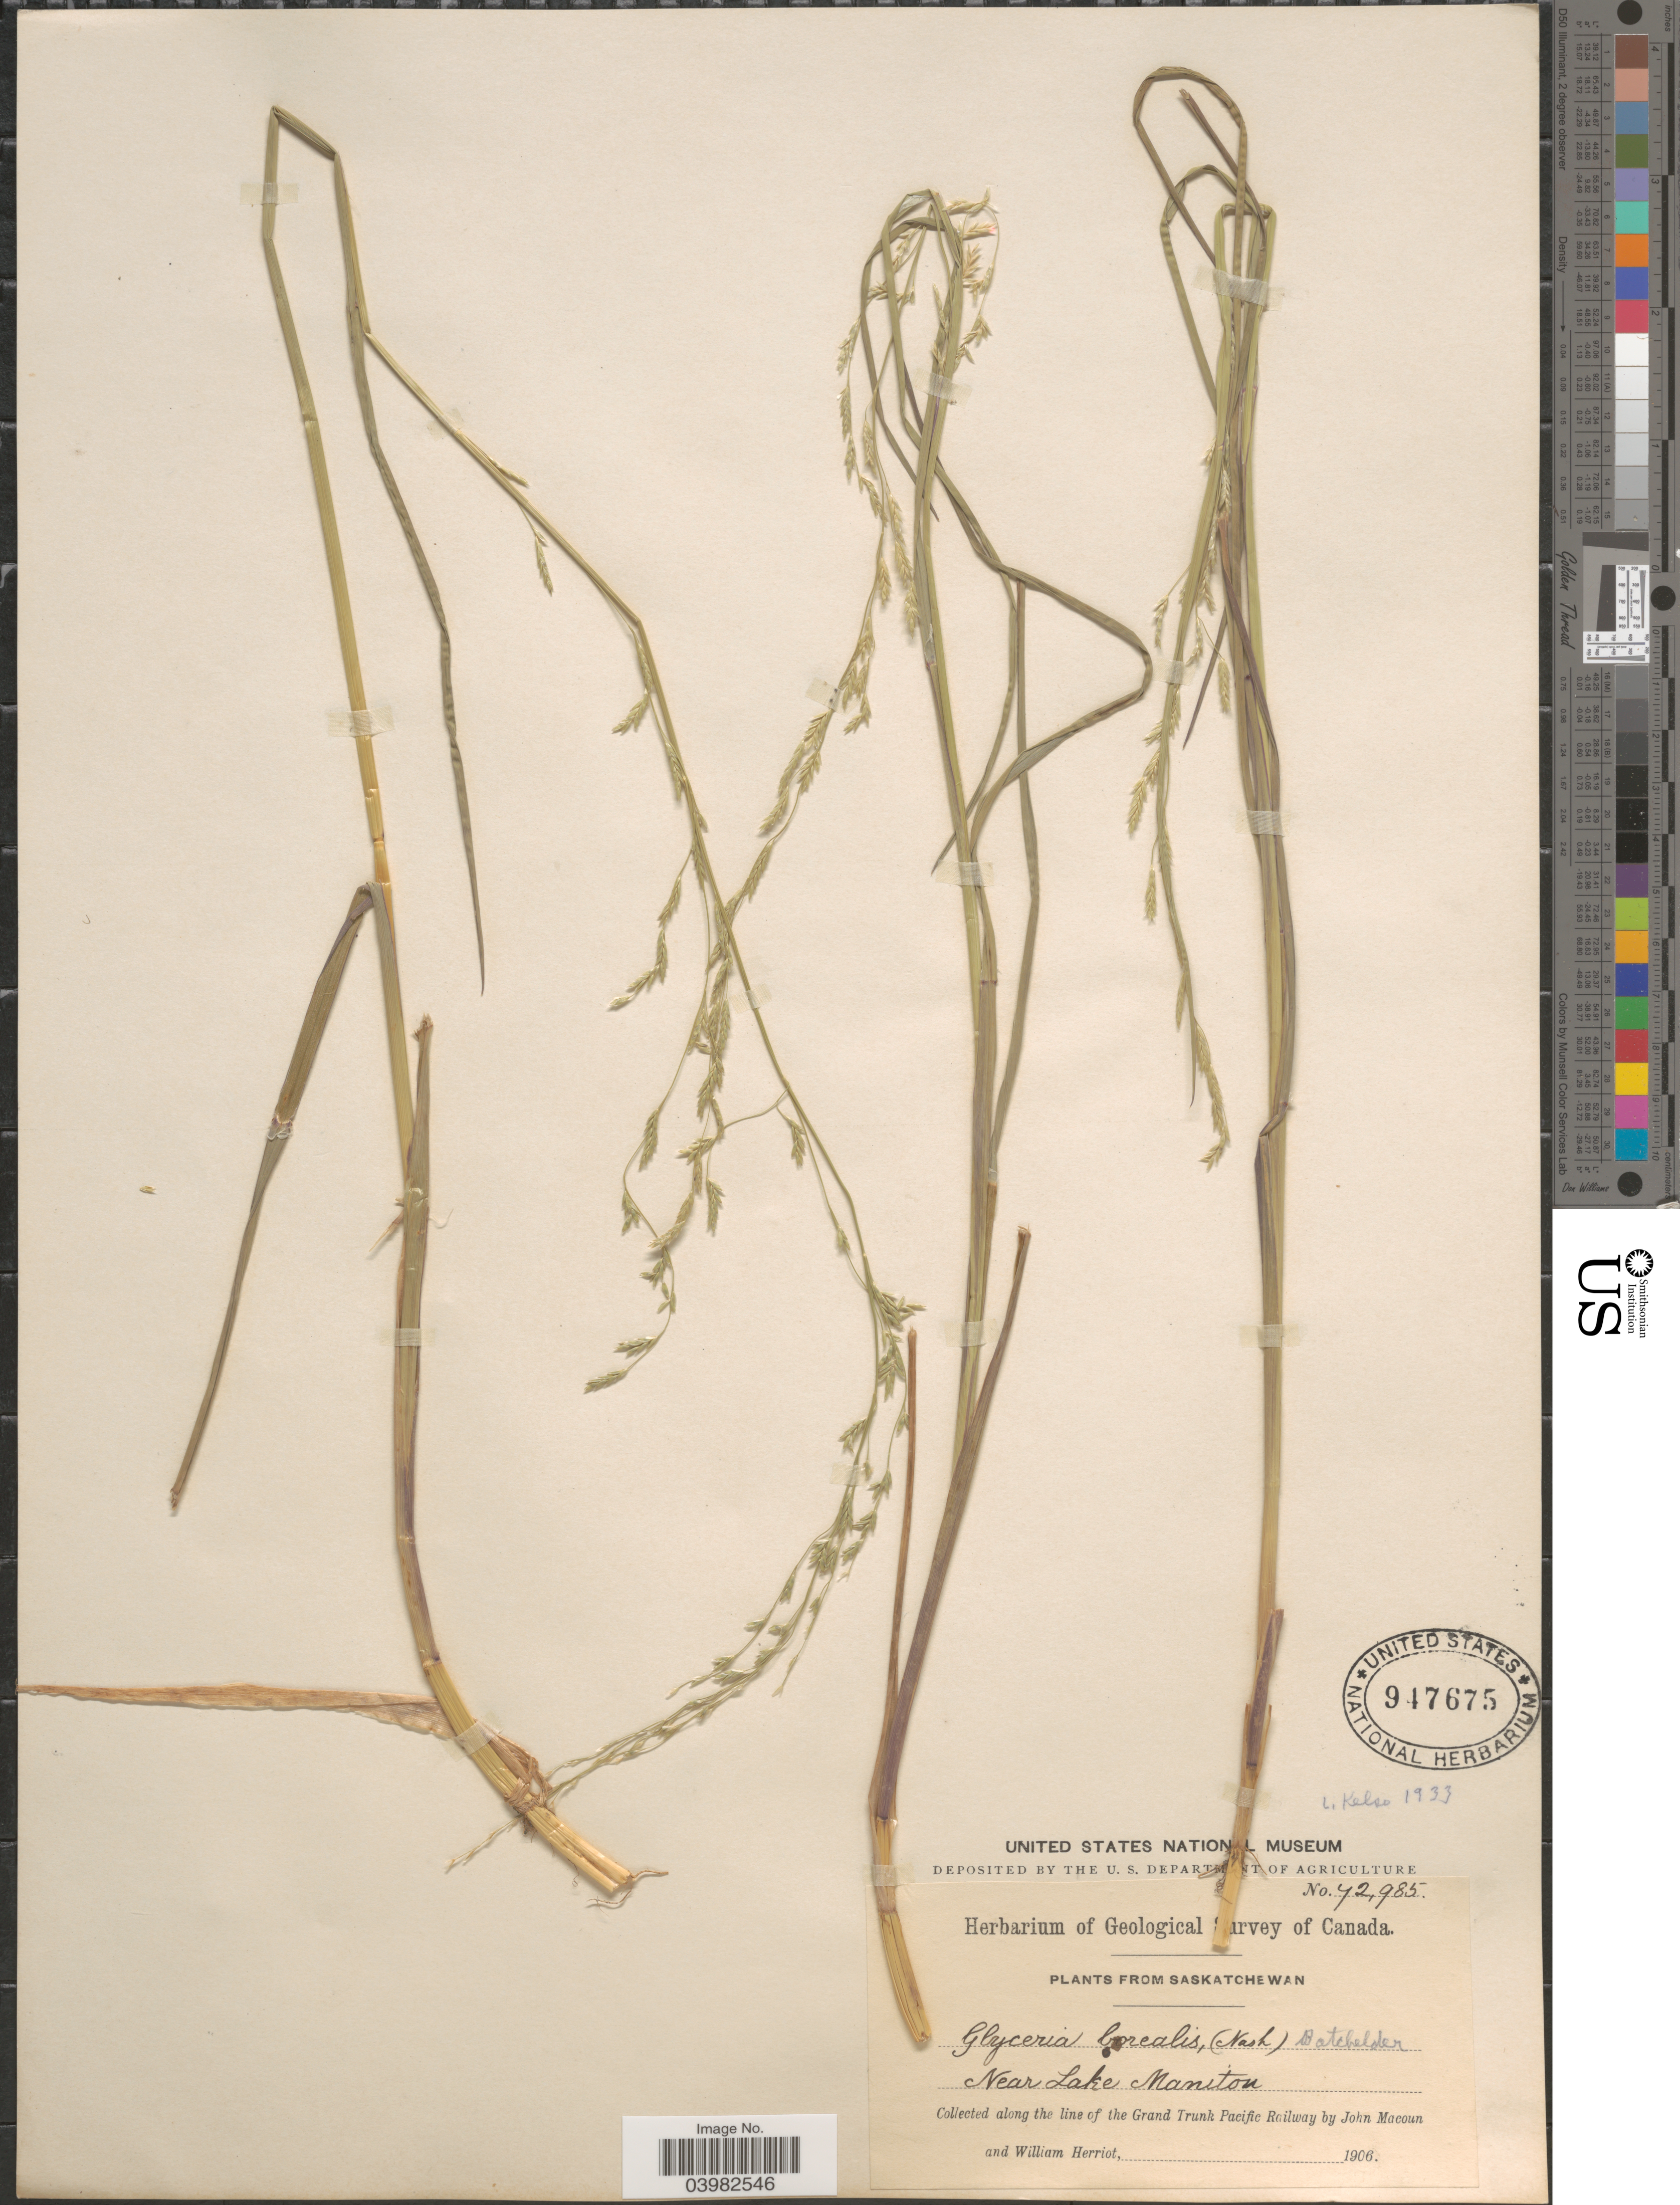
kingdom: Plantae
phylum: Tracheophyta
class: Liliopsida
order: Poales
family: Poaceae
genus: Glyceria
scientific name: Glyceria borealis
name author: (Nash) Batchelder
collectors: J. Macoun & W. Herriot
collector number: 72985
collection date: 1906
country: Canada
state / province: Saskatchewan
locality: Near Lake Manitou. Along the line of the Grand Trunk Pacific Railway.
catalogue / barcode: US 947675